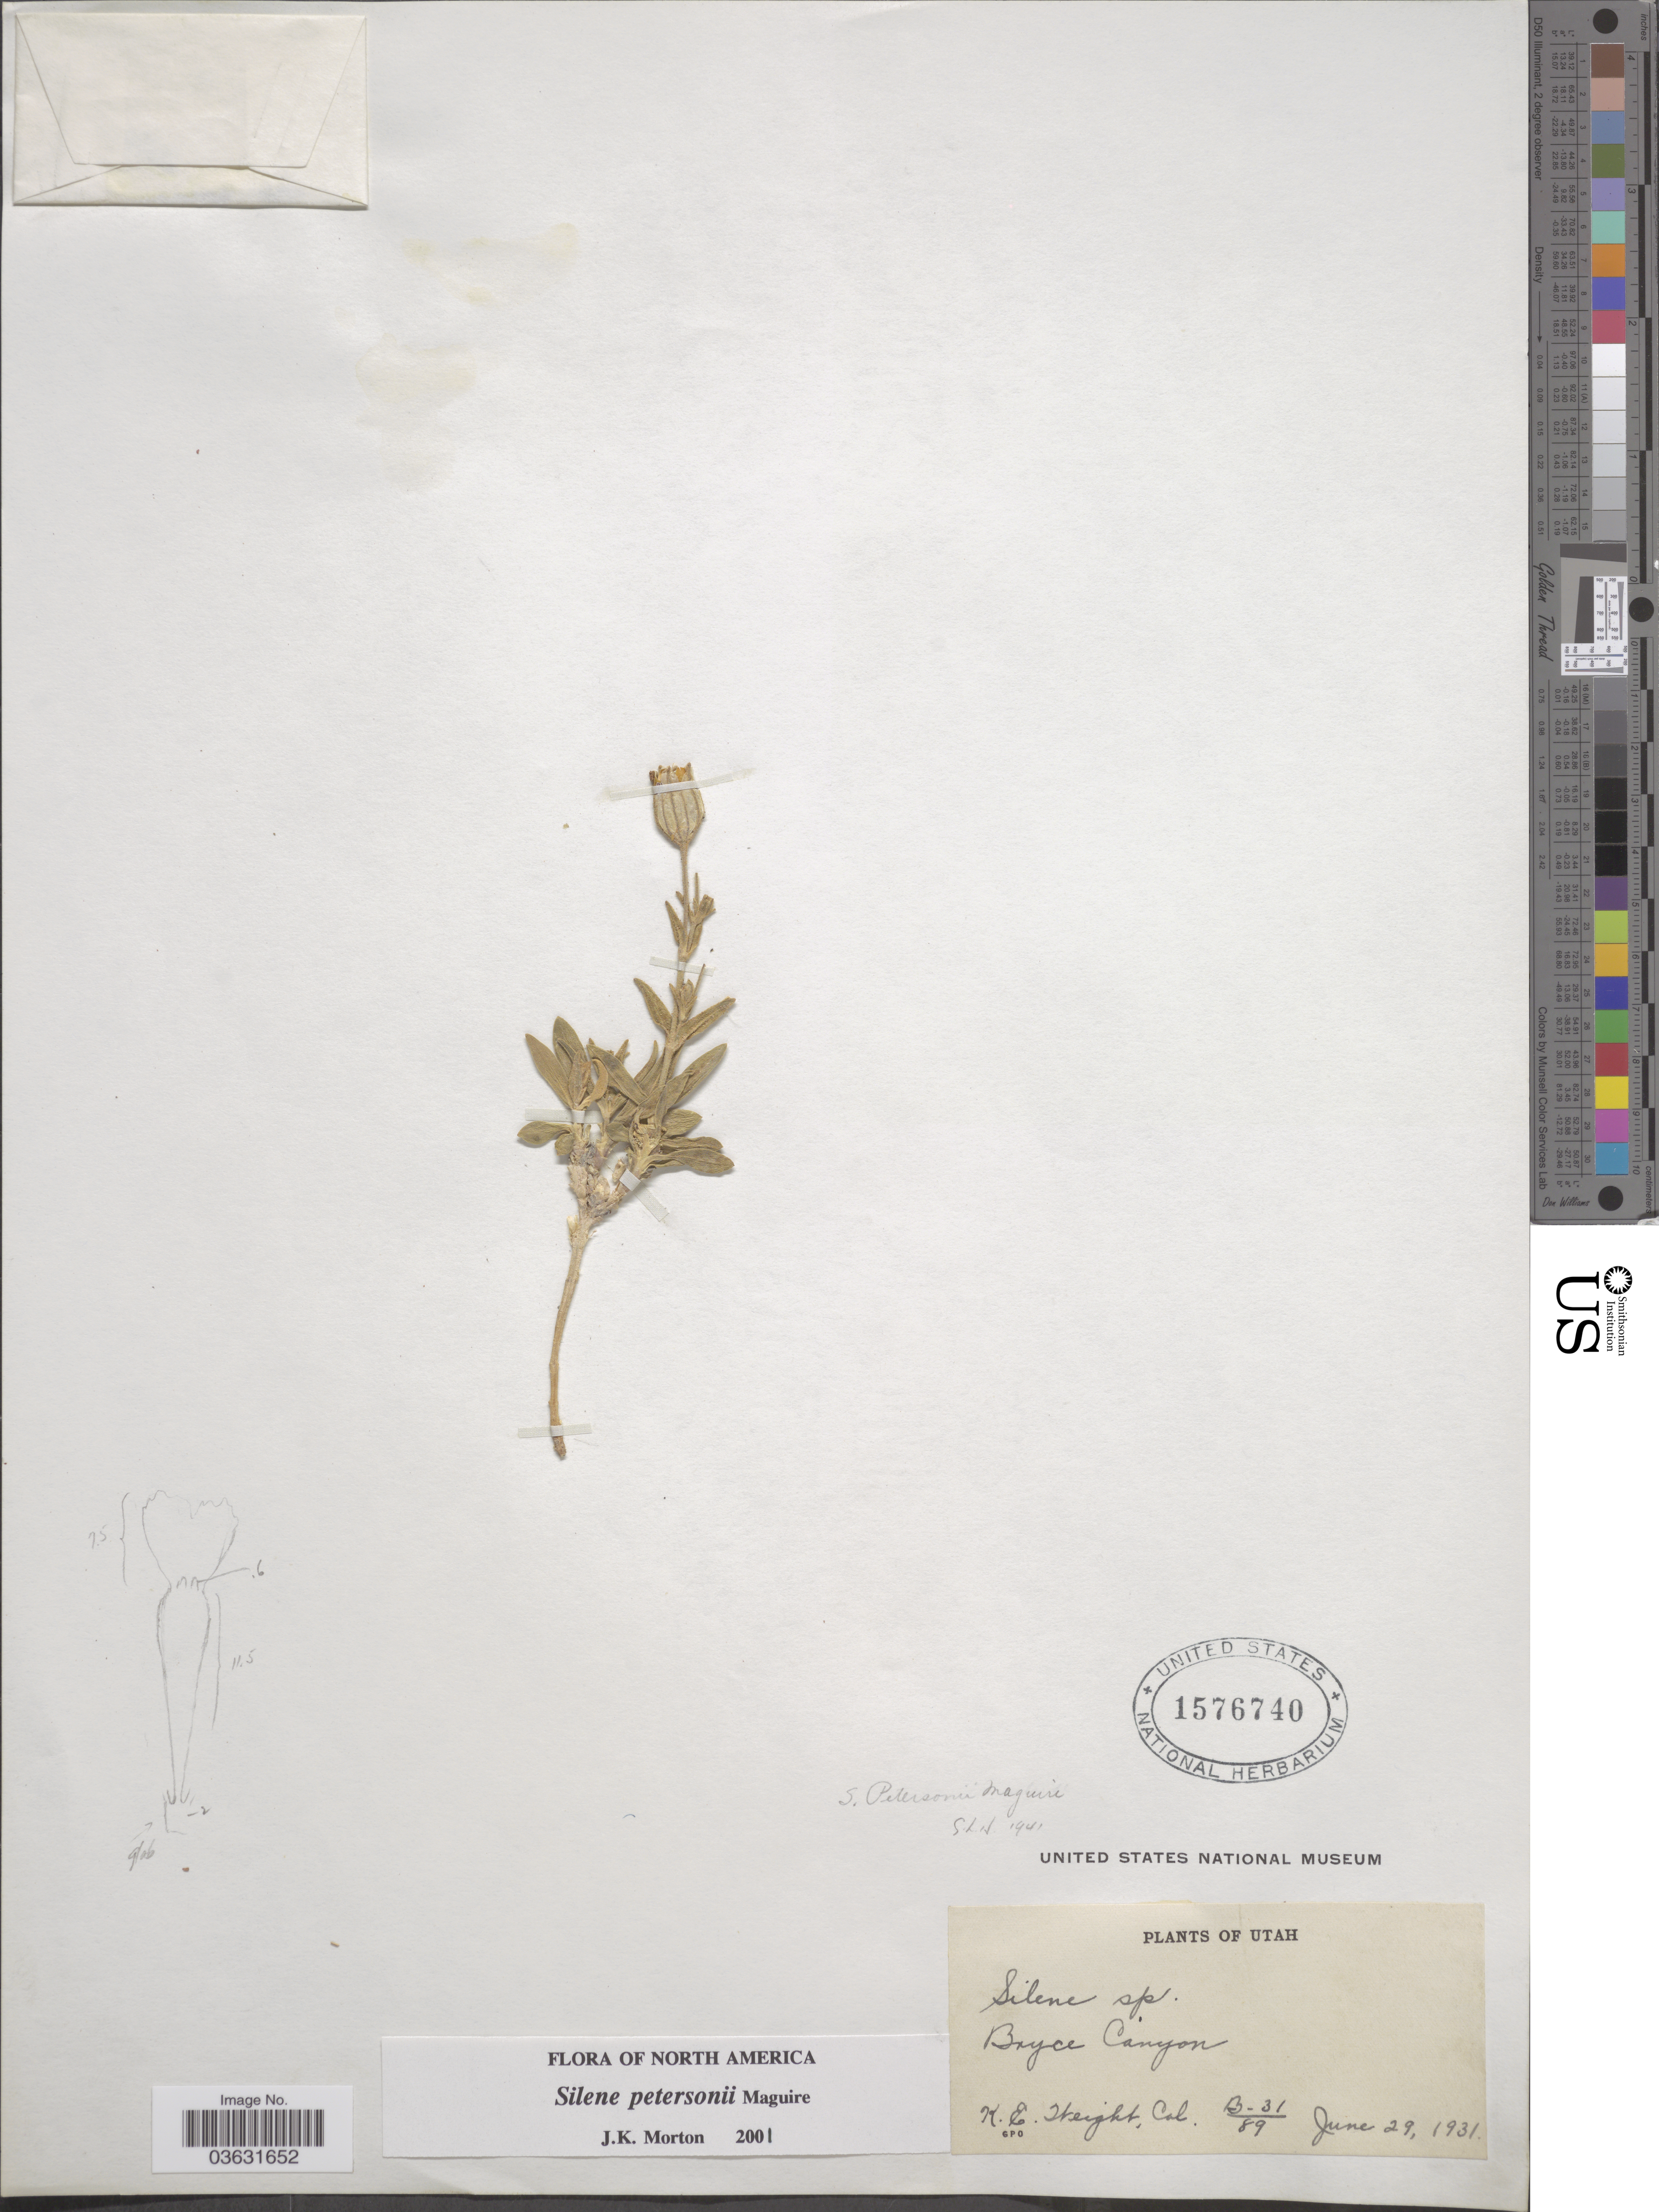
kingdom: Plantae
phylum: Tracheophyta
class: Magnoliopsida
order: Caryophyllales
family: Caryophyllaceae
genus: Silene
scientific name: Silene petersonii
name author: Maguire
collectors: K. Weight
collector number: B-31/89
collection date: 1931-06-29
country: United States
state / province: Utah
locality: Bryce Canyon.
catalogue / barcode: US 1576740